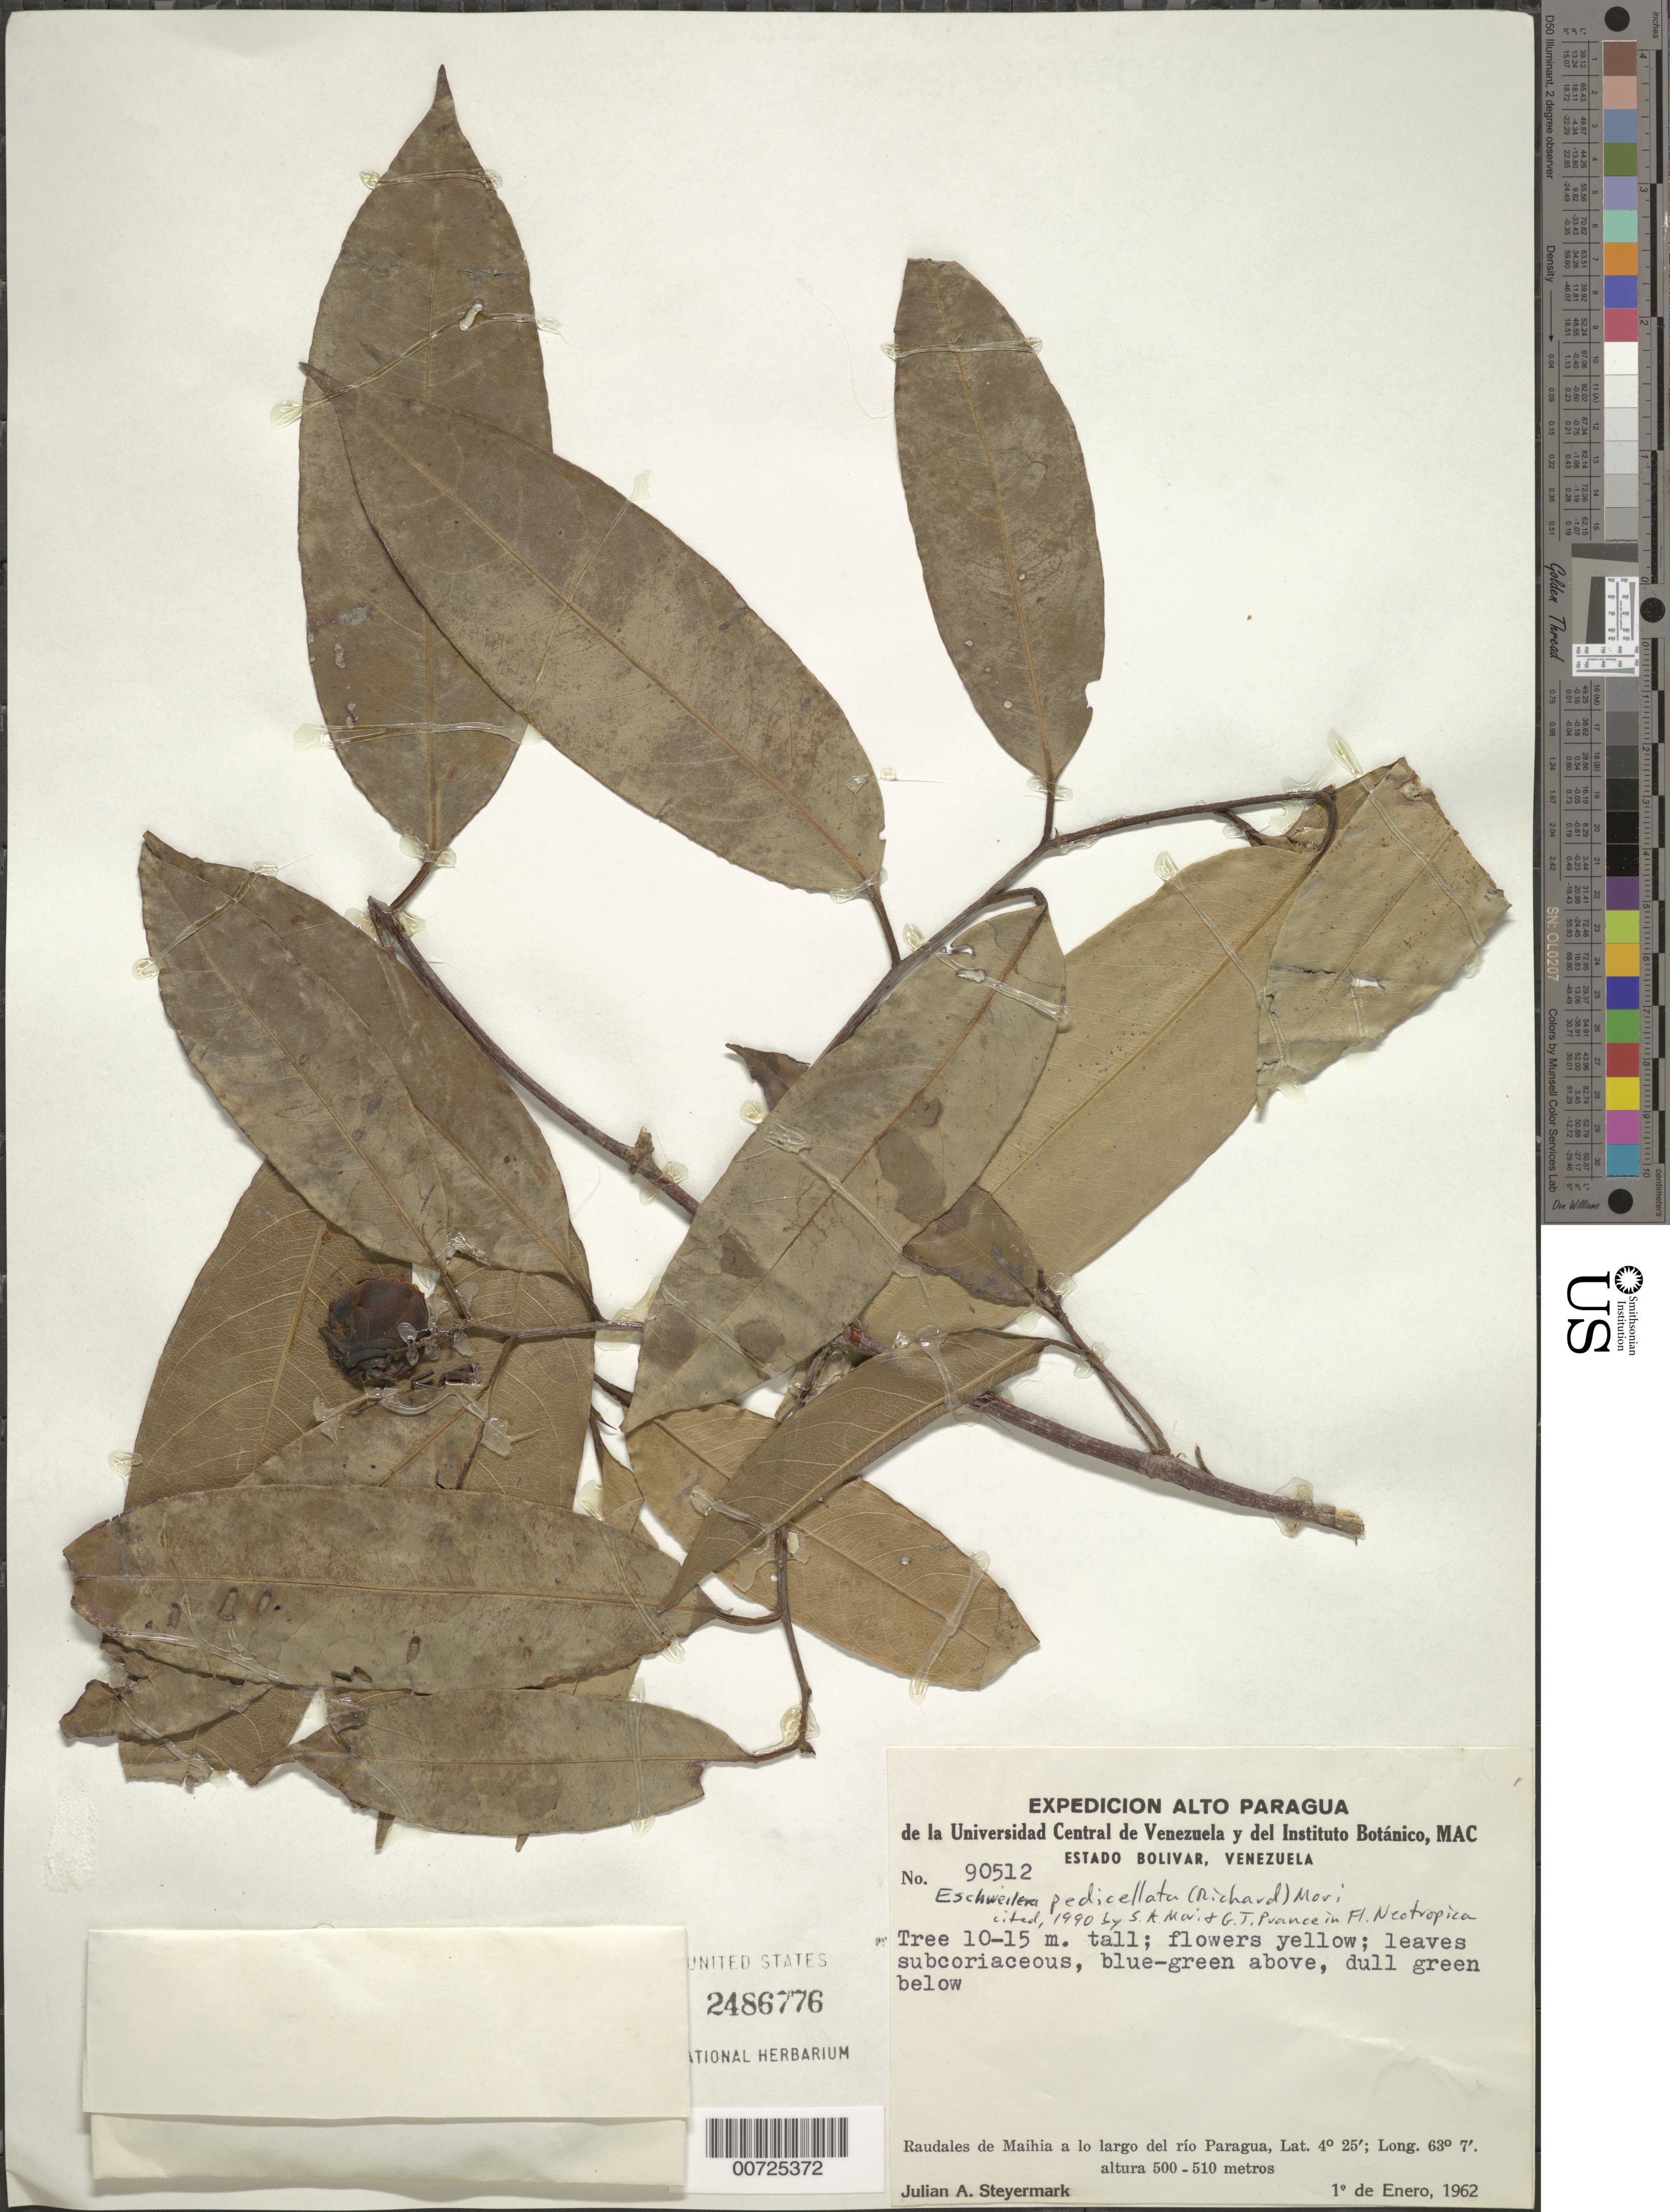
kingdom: Plantae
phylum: Tracheophyta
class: Magnoliopsida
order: Ericales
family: Lecythidaceae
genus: Eschweilera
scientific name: Eschweilera pedicellata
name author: (Rich.) S.A. Mori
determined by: Mori, Scott A.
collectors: J. Steyermark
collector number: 90512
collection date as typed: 1-Jan-62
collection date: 1962-01-01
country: Venezuela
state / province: Bolívar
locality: Raudales de Maihia, Rió Paragua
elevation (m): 500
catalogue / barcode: US 2486776